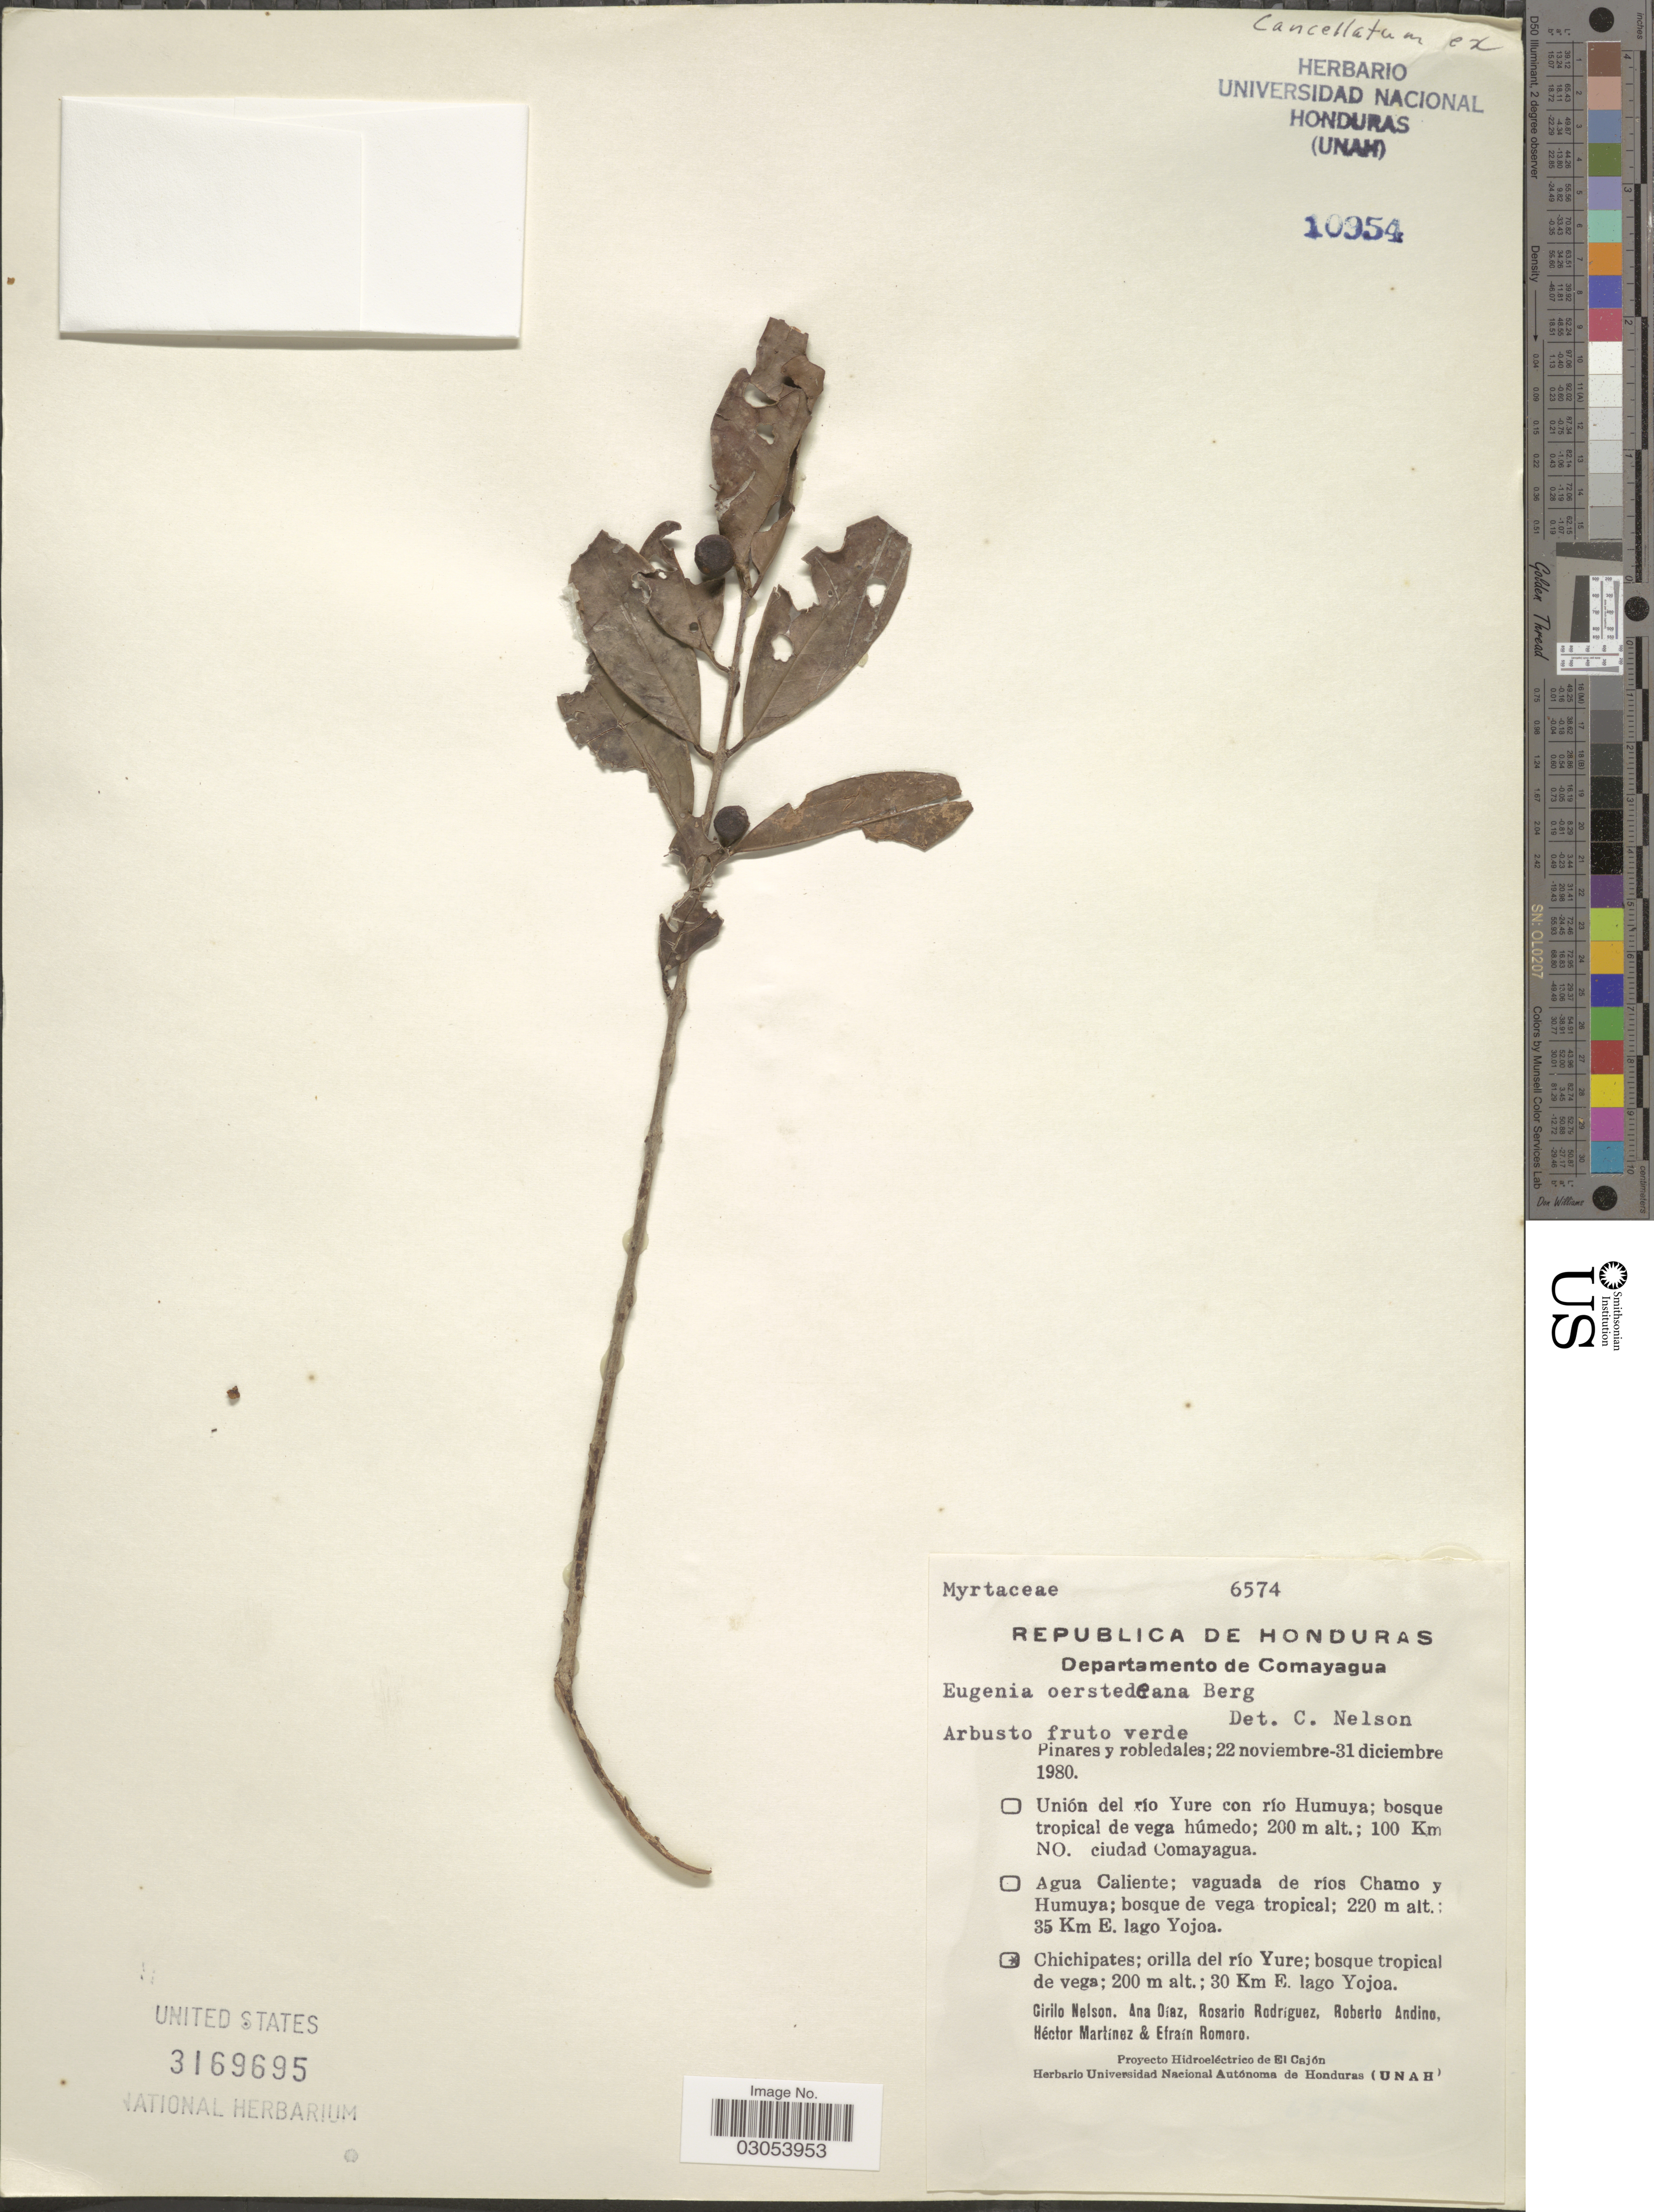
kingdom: Plantae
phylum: Tracheophyta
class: Magnoliopsida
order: Myrtales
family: Myrtaceae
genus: Eugenia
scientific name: Eugenia oerstediana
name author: O. Berg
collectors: C. Nelson, A. Díaz, R. Rodríguez, R. Andino & et al.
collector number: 6574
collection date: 1980-11-22/1980-12-31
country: Honduras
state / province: Comayagua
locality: Departamento de Comayagua. Chichipates; orilla del río Yure; 30 Km E. lago Yojoa.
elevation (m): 200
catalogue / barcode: US 3169695